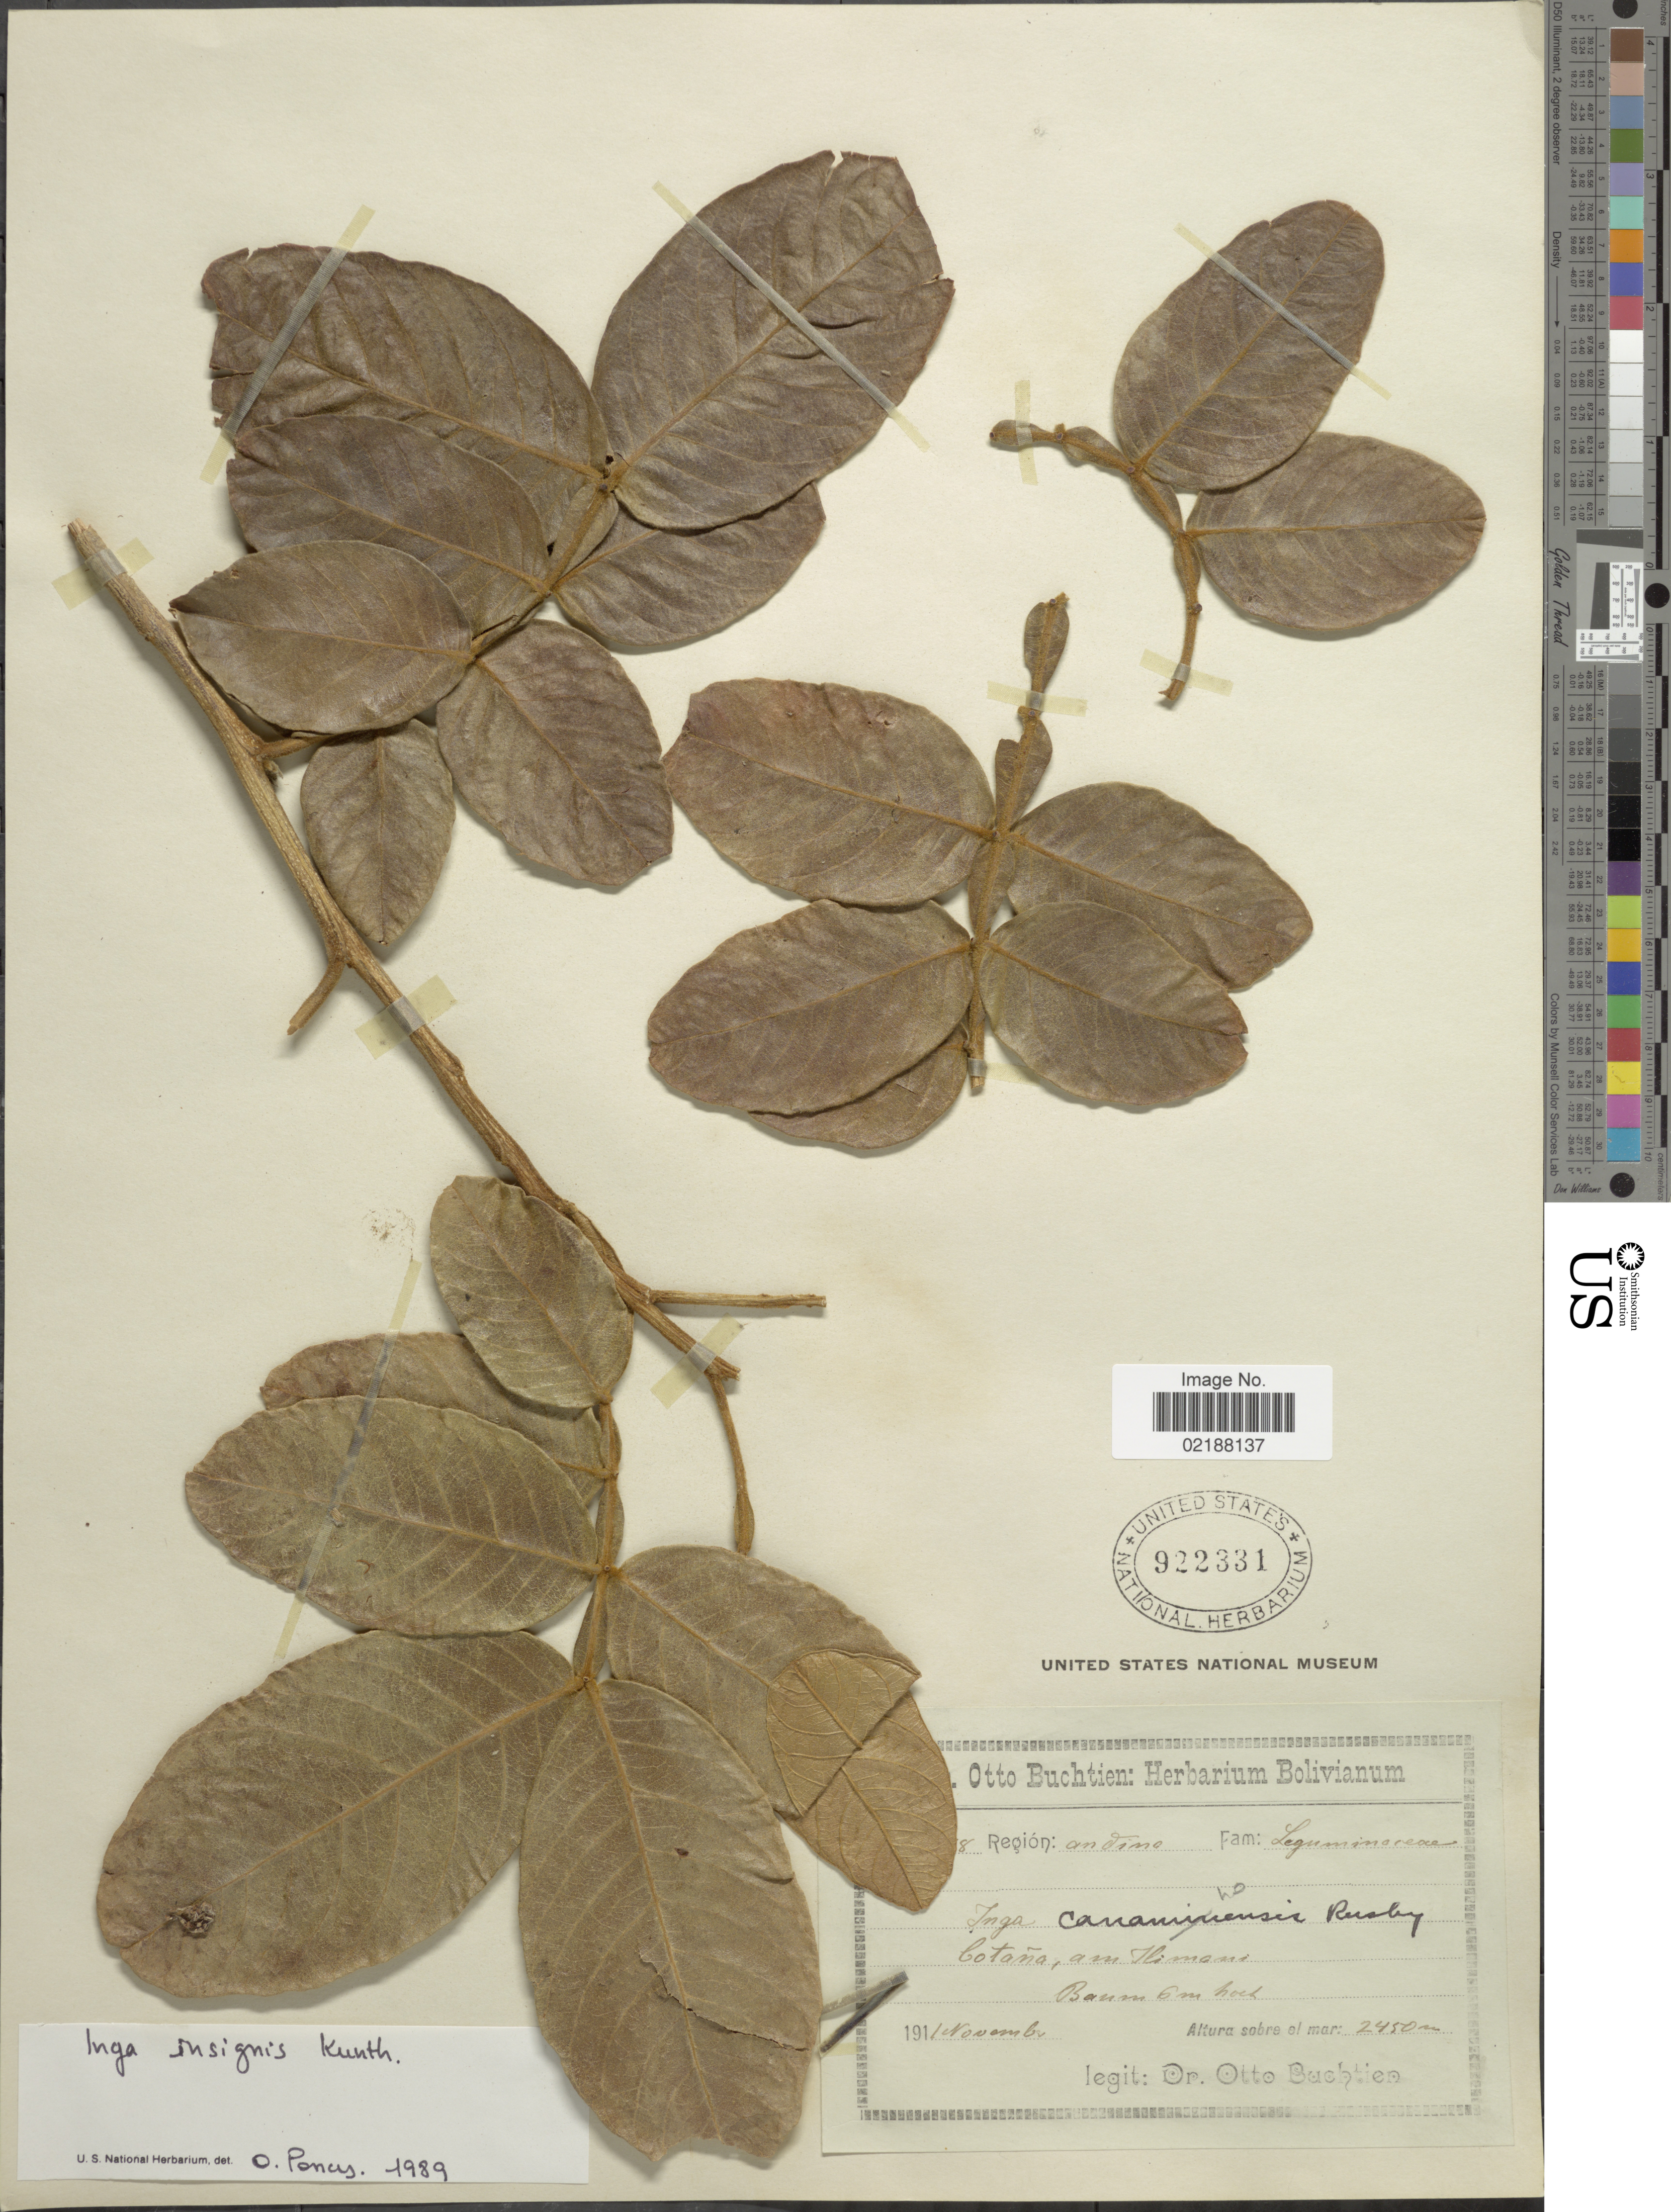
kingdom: Plantae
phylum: Tracheophyta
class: Magnoliopsida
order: Fabales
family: Fabaceae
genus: Inga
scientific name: Inga insignis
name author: Kunth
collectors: O. Buchtien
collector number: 8*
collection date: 1911-11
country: Bolivia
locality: Cotaña, am Illimani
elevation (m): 2450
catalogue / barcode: US 922331